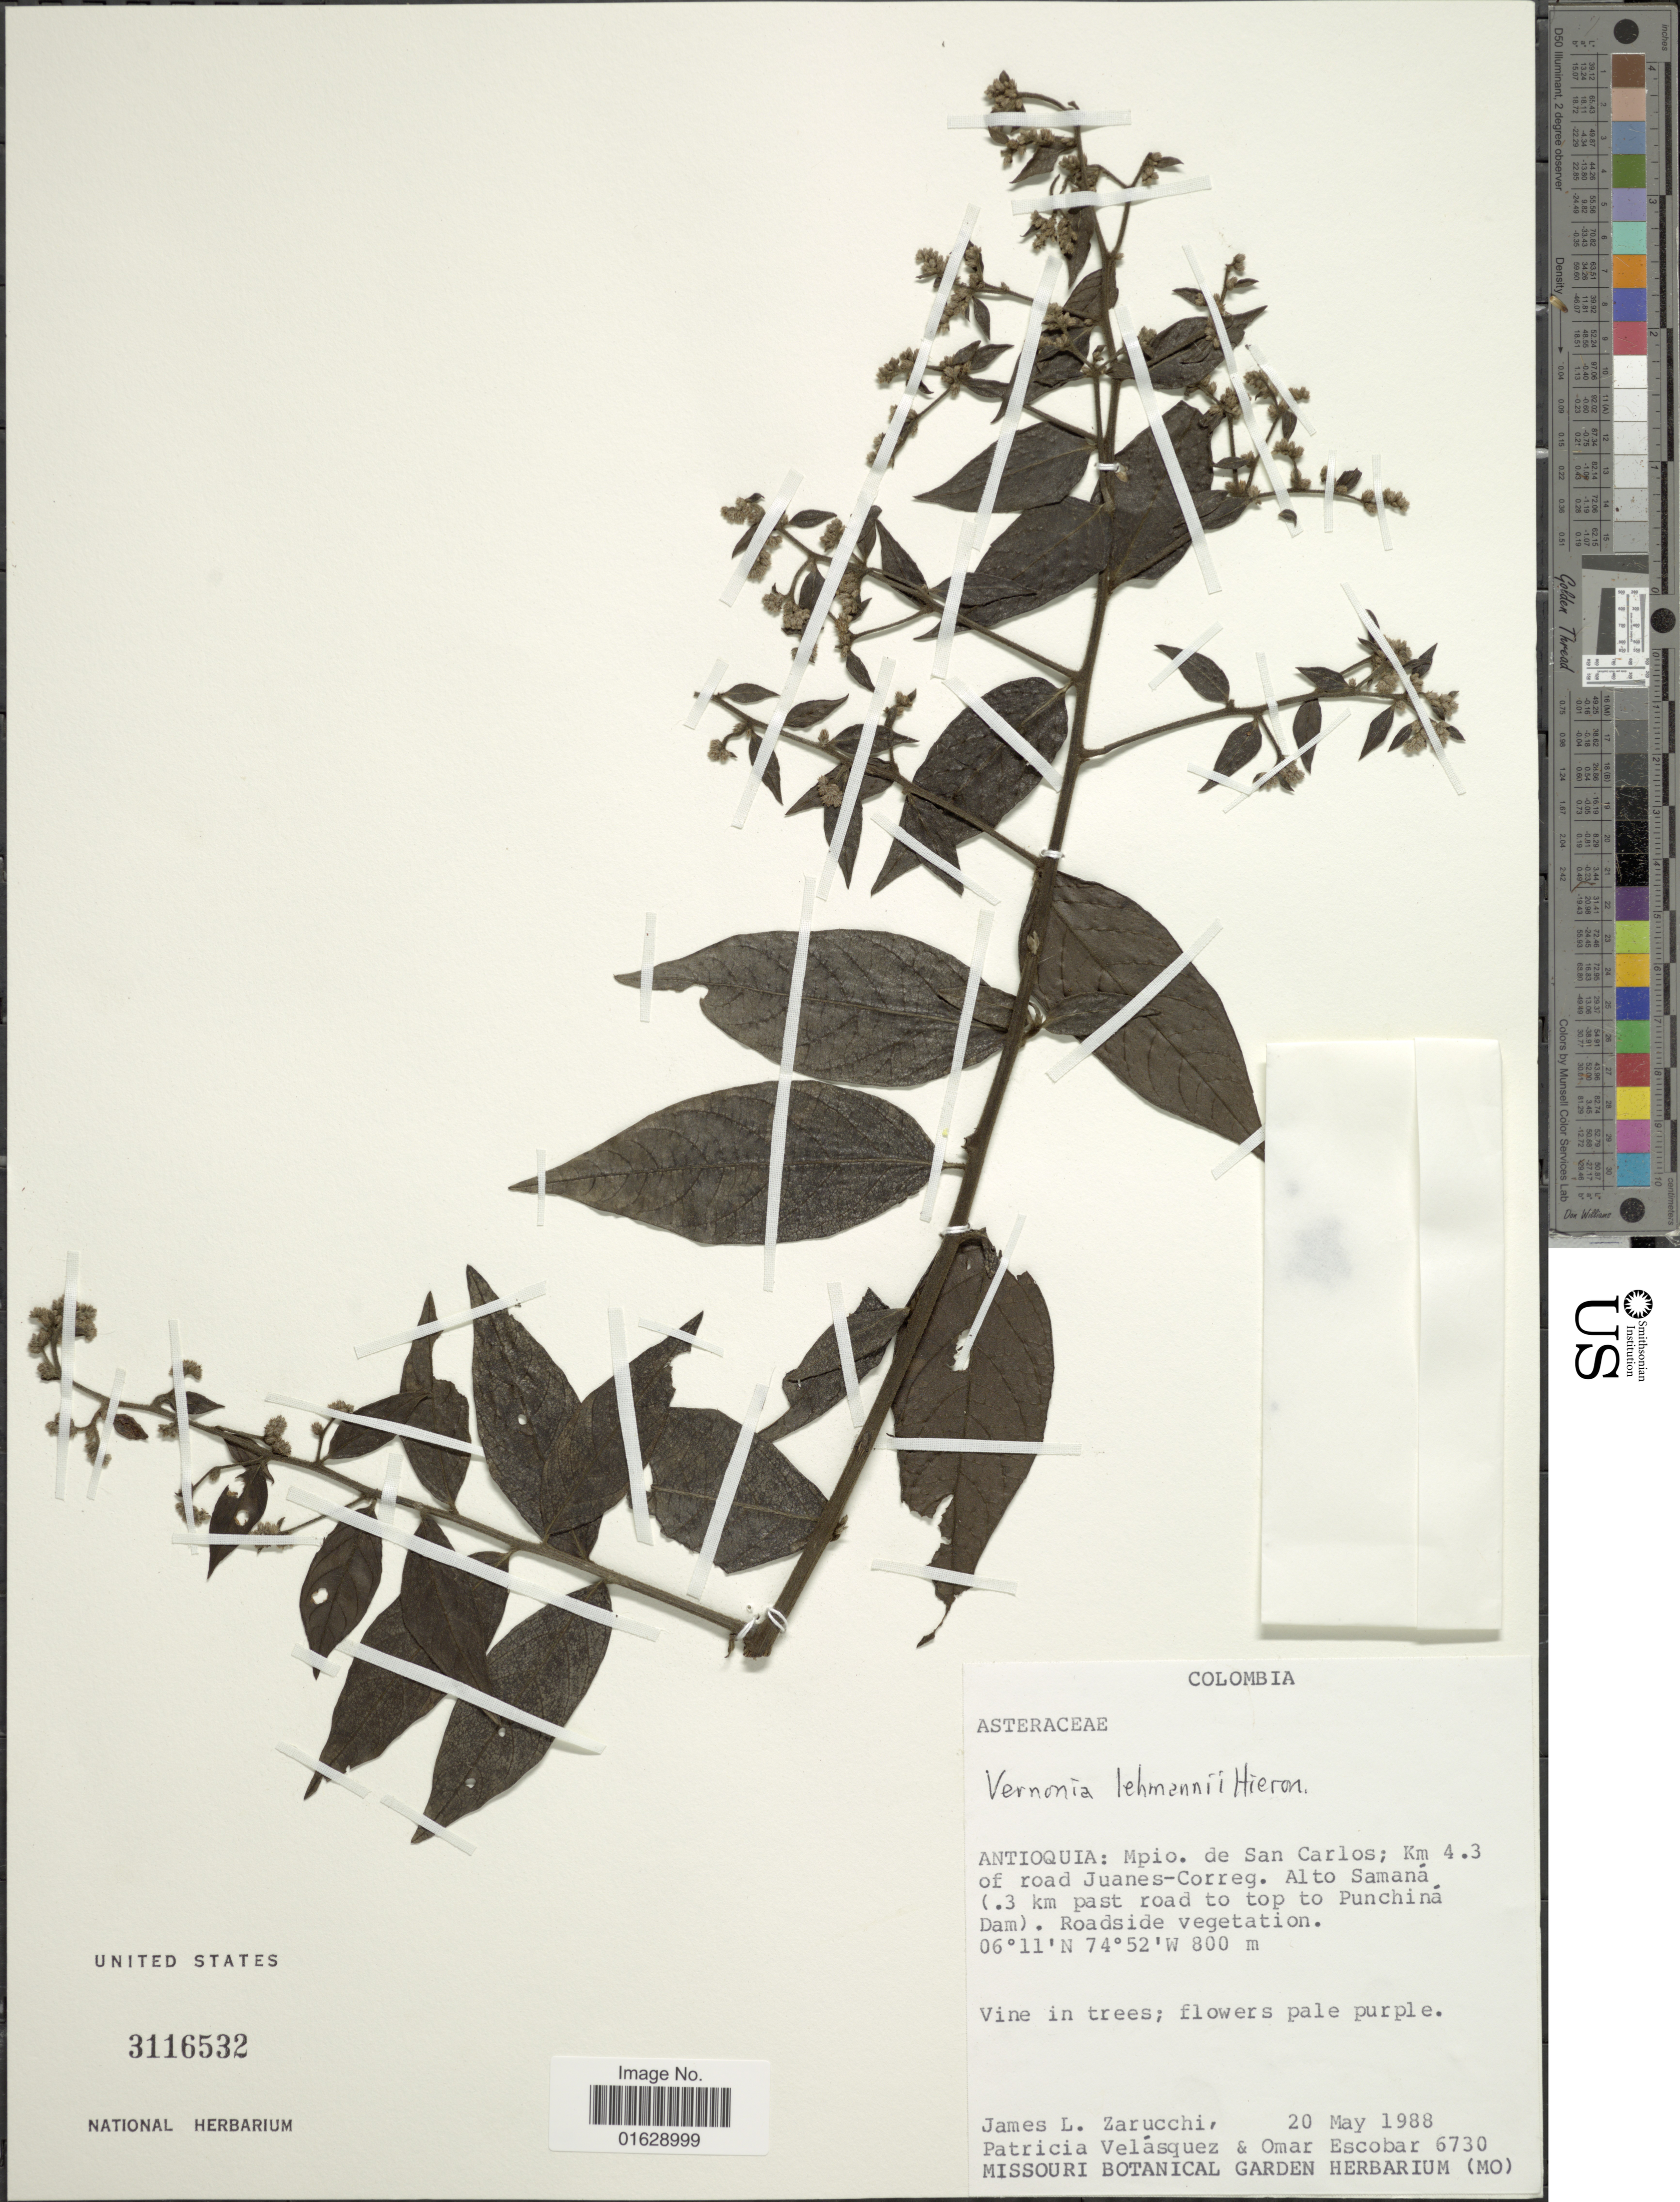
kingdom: Plantae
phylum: Tracheophyta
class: Magnoliopsida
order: Asterales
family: Asteraceae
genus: Lepidaploa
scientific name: Lepidaploa lehmannii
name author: (Hieron.) H. Rob.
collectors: J. L. Zarucchi, P. Velasquez & O. D. Escobar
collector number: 6730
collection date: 1988-05-20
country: Colombia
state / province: Antioquia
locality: Mpio. de San Carlos; Km 4.3 of road Juanes-Correg. Alto Samana (.3 km past road to top to Puchina Dam).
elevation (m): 800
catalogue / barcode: US 3116532